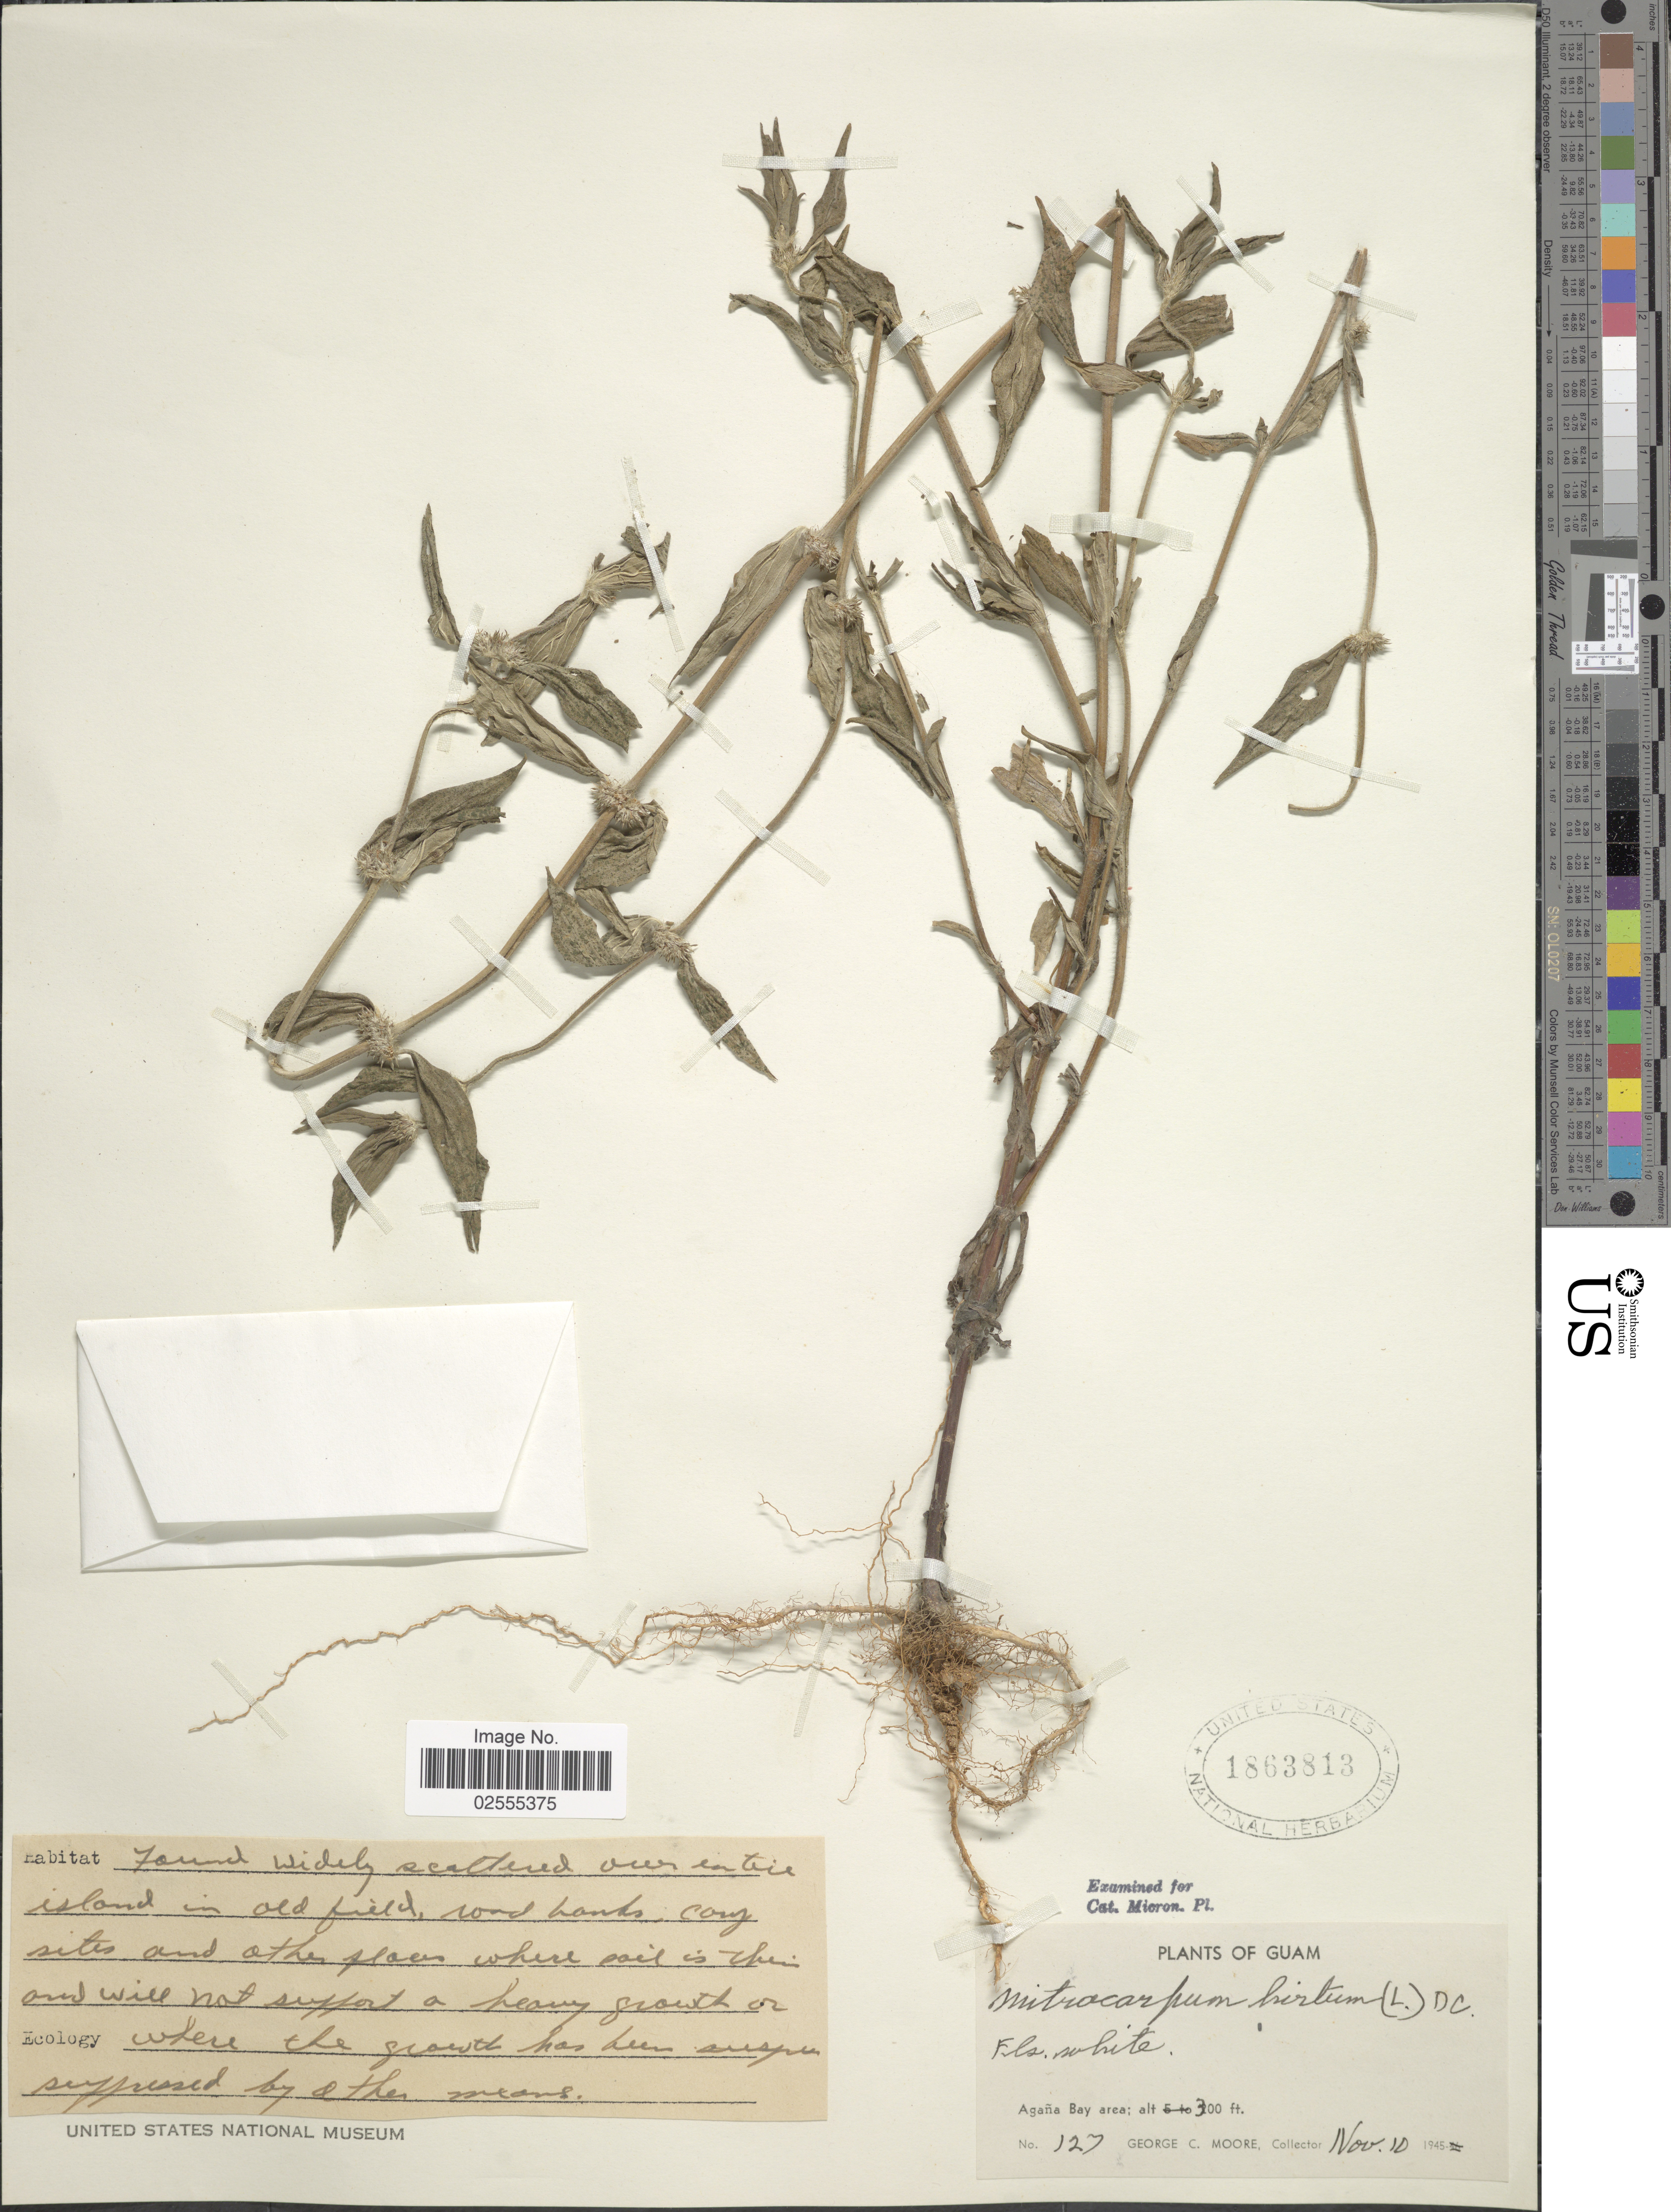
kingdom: Plantae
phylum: Tracheophyta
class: Magnoliopsida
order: Gentianales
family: Rubiaceae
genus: Mitracarpus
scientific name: Mitracarpus hirtus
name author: (L.) DC.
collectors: G. C. Moore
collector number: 127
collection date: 1945-11-10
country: Guam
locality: Agana Bay area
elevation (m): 91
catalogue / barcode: US 1863813